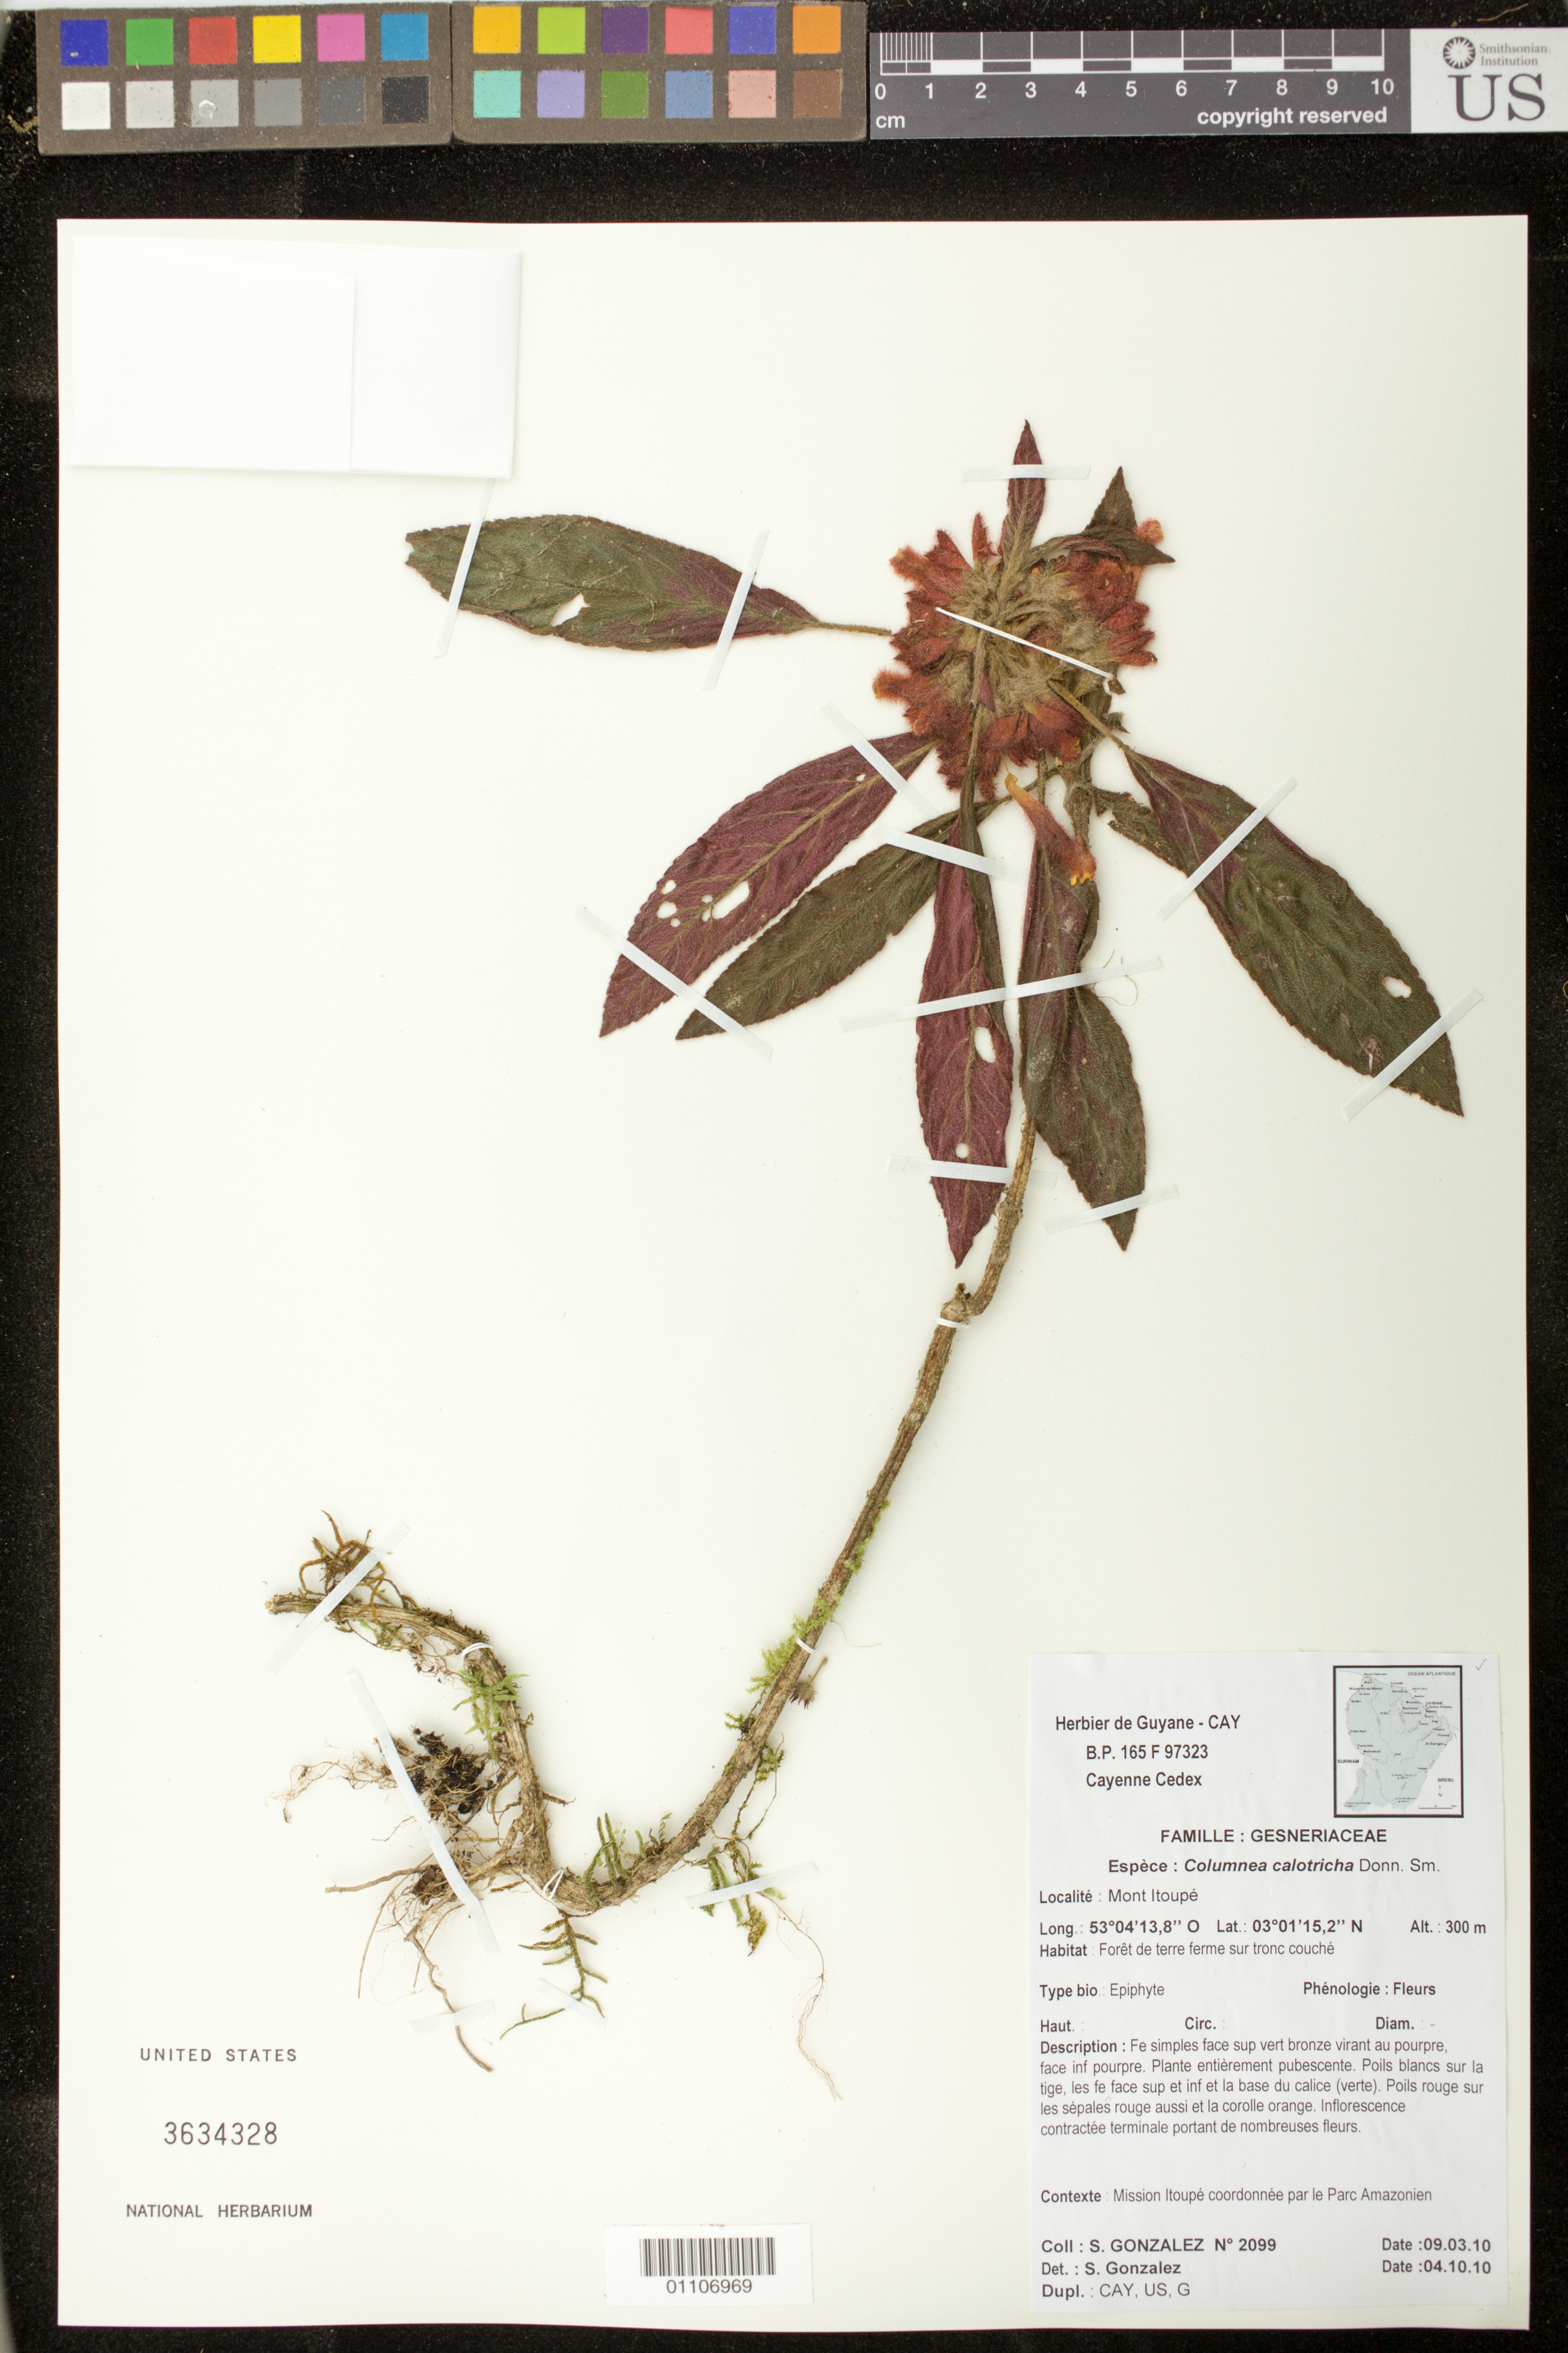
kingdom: Plantae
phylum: Tracheophyta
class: Magnoliopsida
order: Lamiales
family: Gesneriaceae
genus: Columnea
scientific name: Columnea calotricha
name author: Donn. Sm.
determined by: Gonzalez, Sophie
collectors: S. Gonzalez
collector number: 2099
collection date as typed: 09 Mar 2010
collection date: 2010-03-09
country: French Guiana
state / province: Cayenne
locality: Mont Itoupe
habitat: Forest de terre ferme sur tronc couche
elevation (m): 300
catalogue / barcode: US 3634328